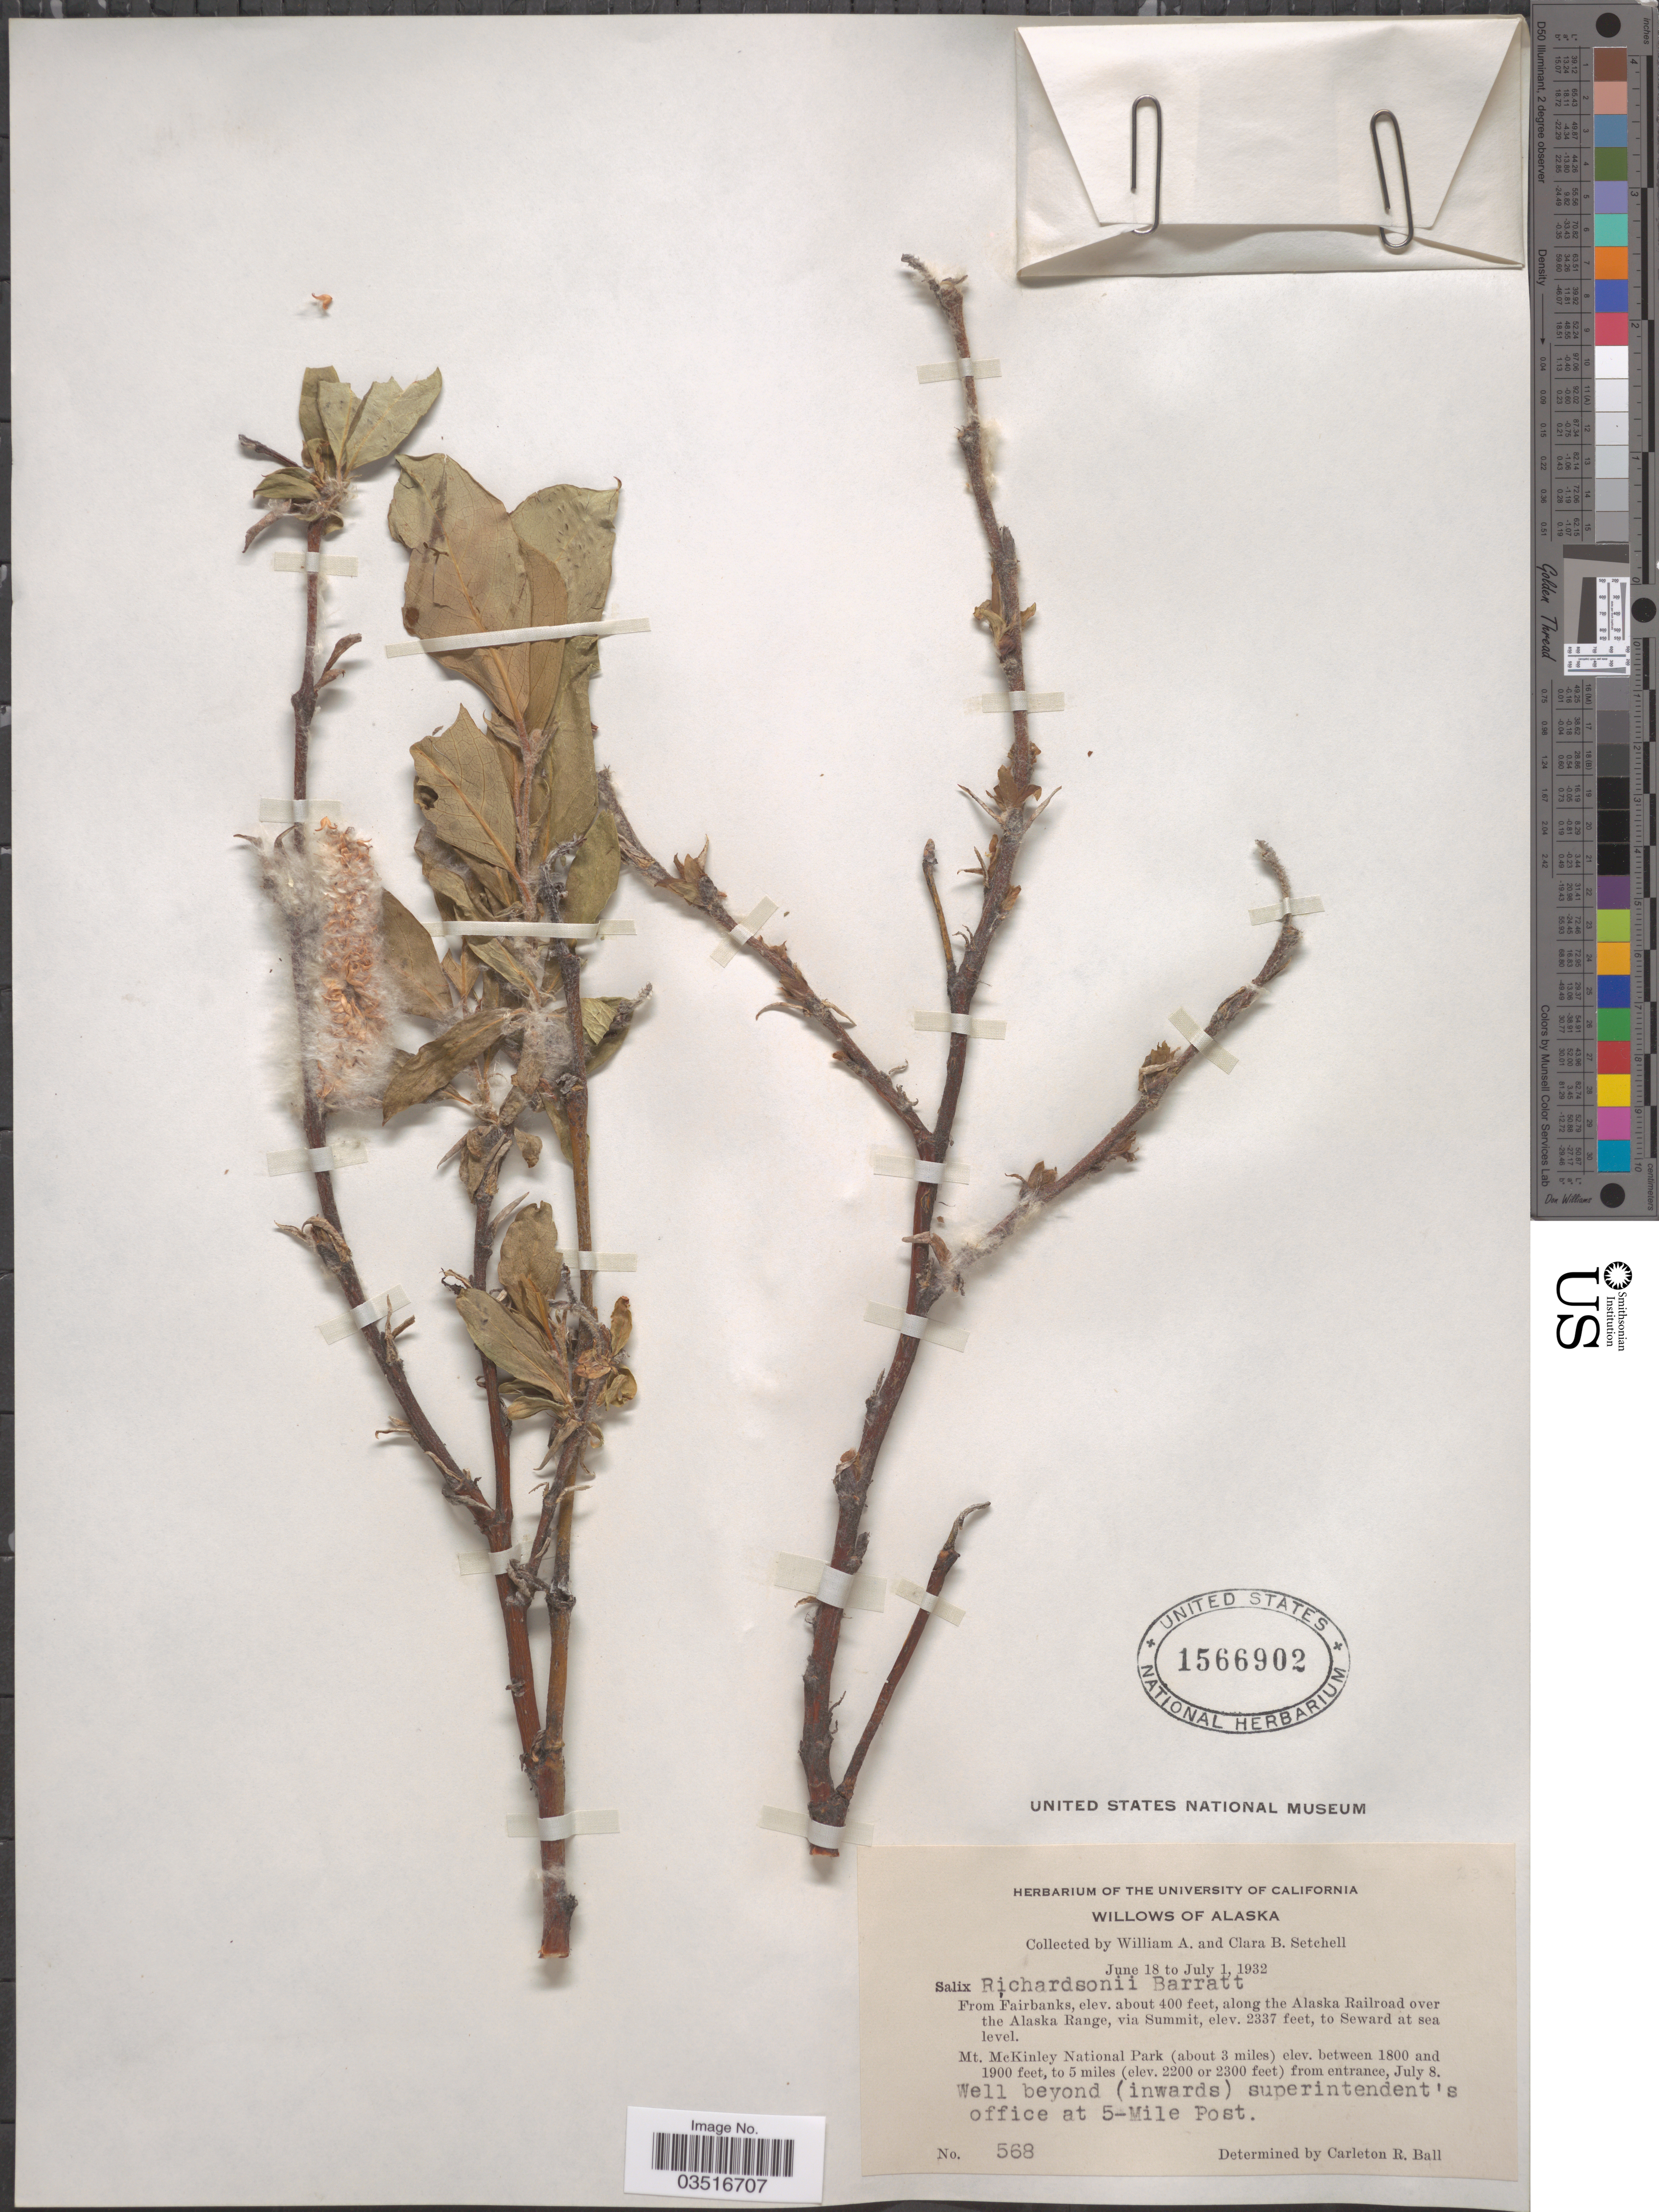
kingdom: Plantae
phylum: Tracheophyta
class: Magnoliopsida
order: Malpighiales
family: Salicaceae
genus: Salix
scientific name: Salix richardsonii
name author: Hook.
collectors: W. Setchell & C. B. Setchell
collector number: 568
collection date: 1932-07-08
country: United States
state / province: Alaska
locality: From Fairbanks, along the Alaska Railroad over the Alaska Range, via Summit, to Seward. Mt. McKinley National Park (about 3 miles). Well beyond (inwards) superintendent's office at 5-Mile Post.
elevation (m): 712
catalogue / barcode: US 1566902